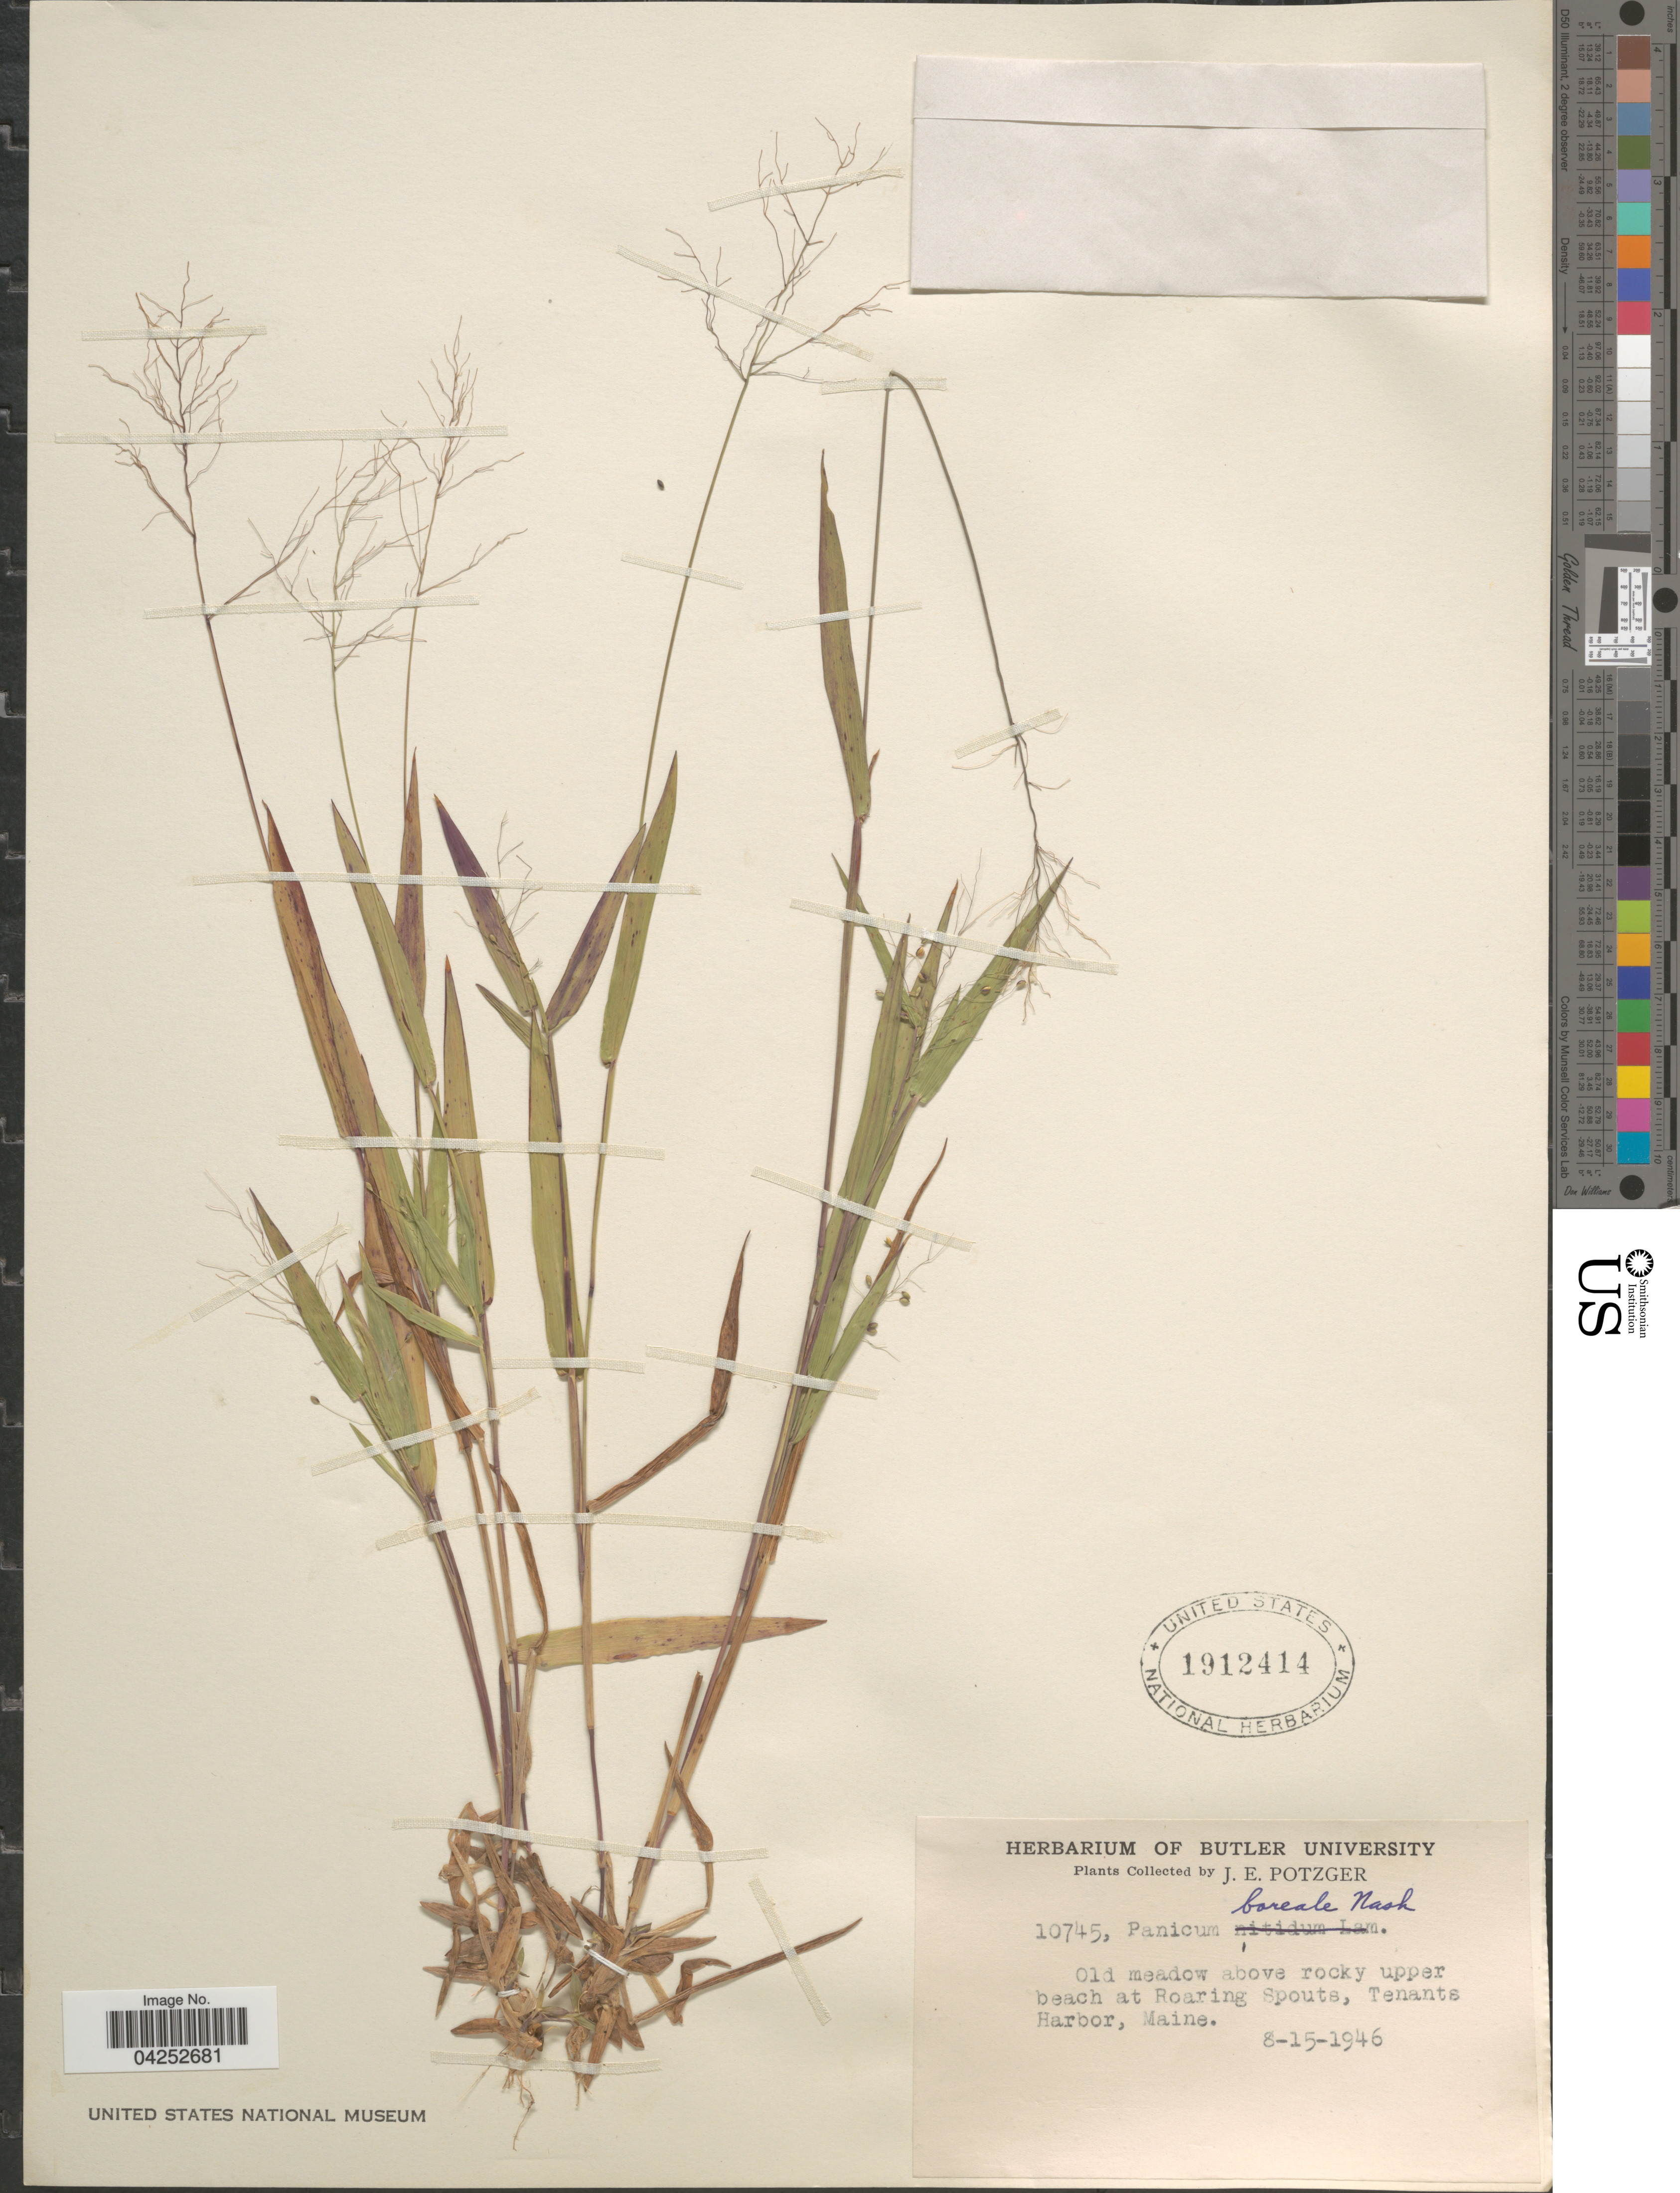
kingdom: Plantae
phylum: Tracheophyta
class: Liliopsida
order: Poales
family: Poaceae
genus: Dichanthelium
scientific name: Dichanthelium boreale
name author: (Nash) Freckmann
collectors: J. Potzger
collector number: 10745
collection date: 1946-08-15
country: United States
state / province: Maine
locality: Old meadow above rocky upper beach at Roaring Spout, Tenante Harbor.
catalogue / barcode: US 1912414